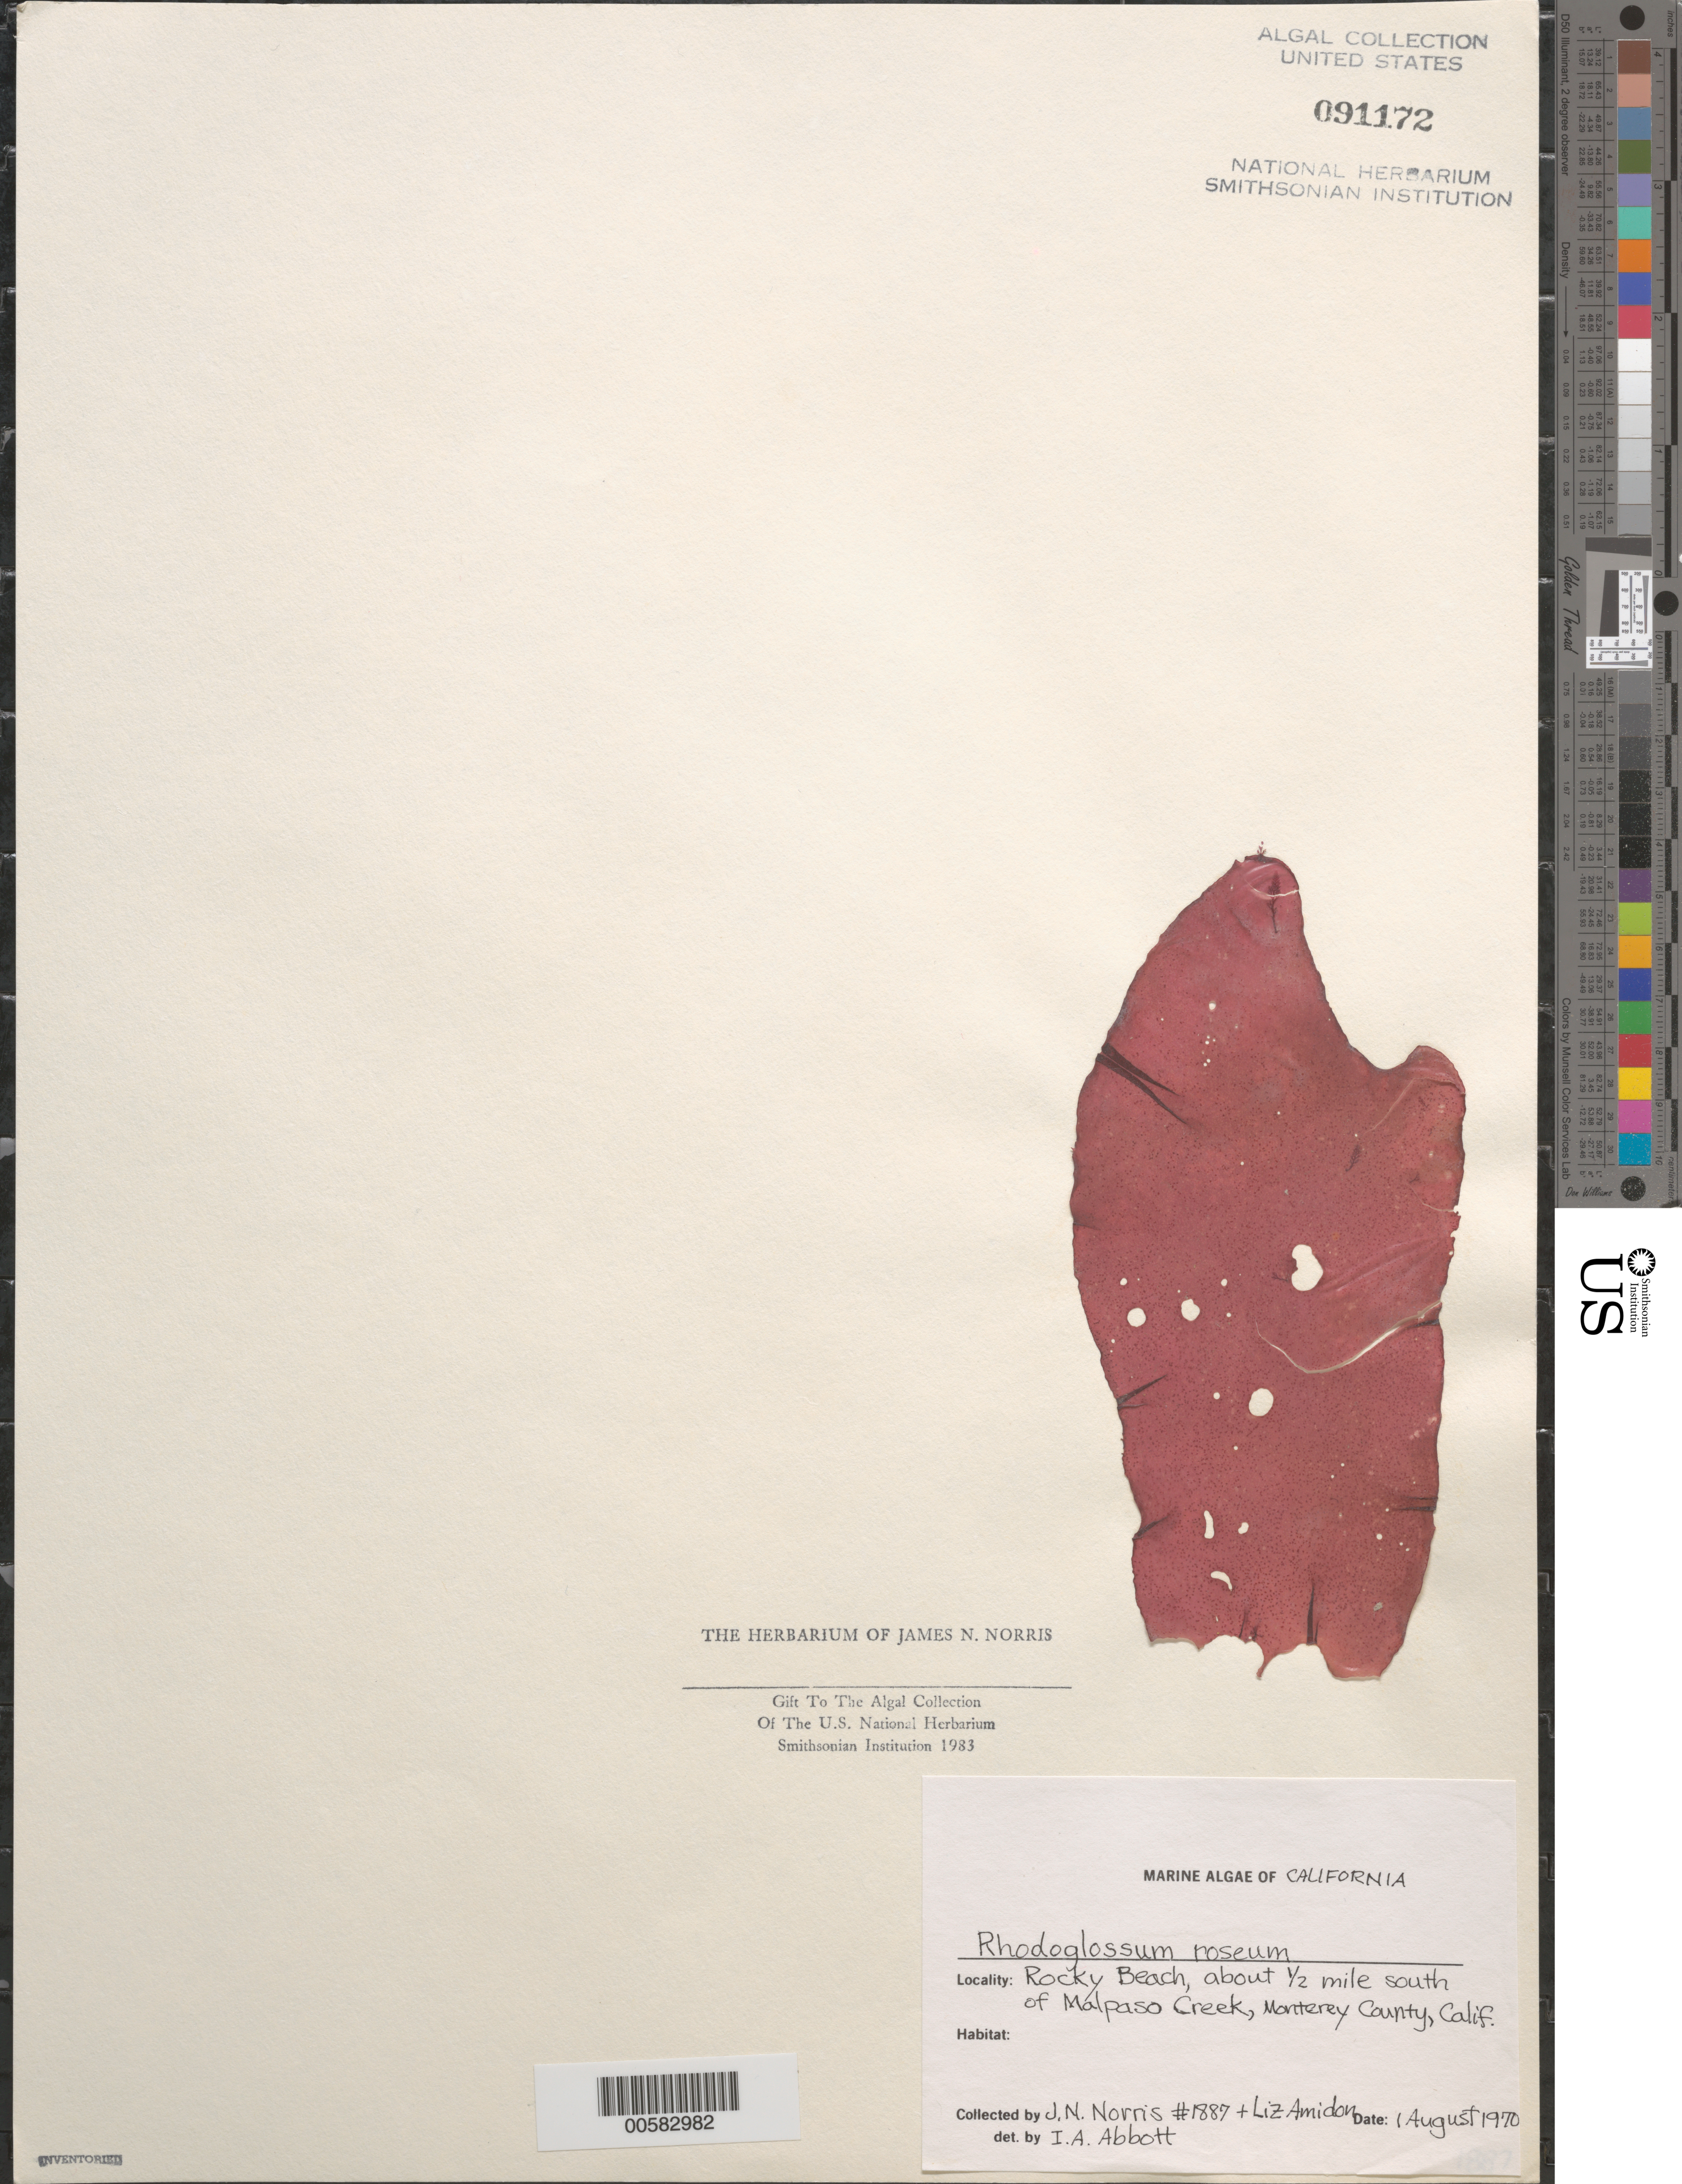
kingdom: Plantae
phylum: Rhodophyta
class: Florideophyceae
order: Gigartinales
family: Gigartinaceae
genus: Mazzaella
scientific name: Mazzaella rosea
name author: (Kylin) Fredericq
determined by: Algae name updating Project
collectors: J. N. Norris & E. Amidon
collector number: JN-1887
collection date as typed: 01 Aug 1970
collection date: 1970-08-01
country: United States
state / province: California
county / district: Monterey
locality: Rocky beach, ca. 0.5 mile south of Malpaso Creek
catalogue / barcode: US 91172